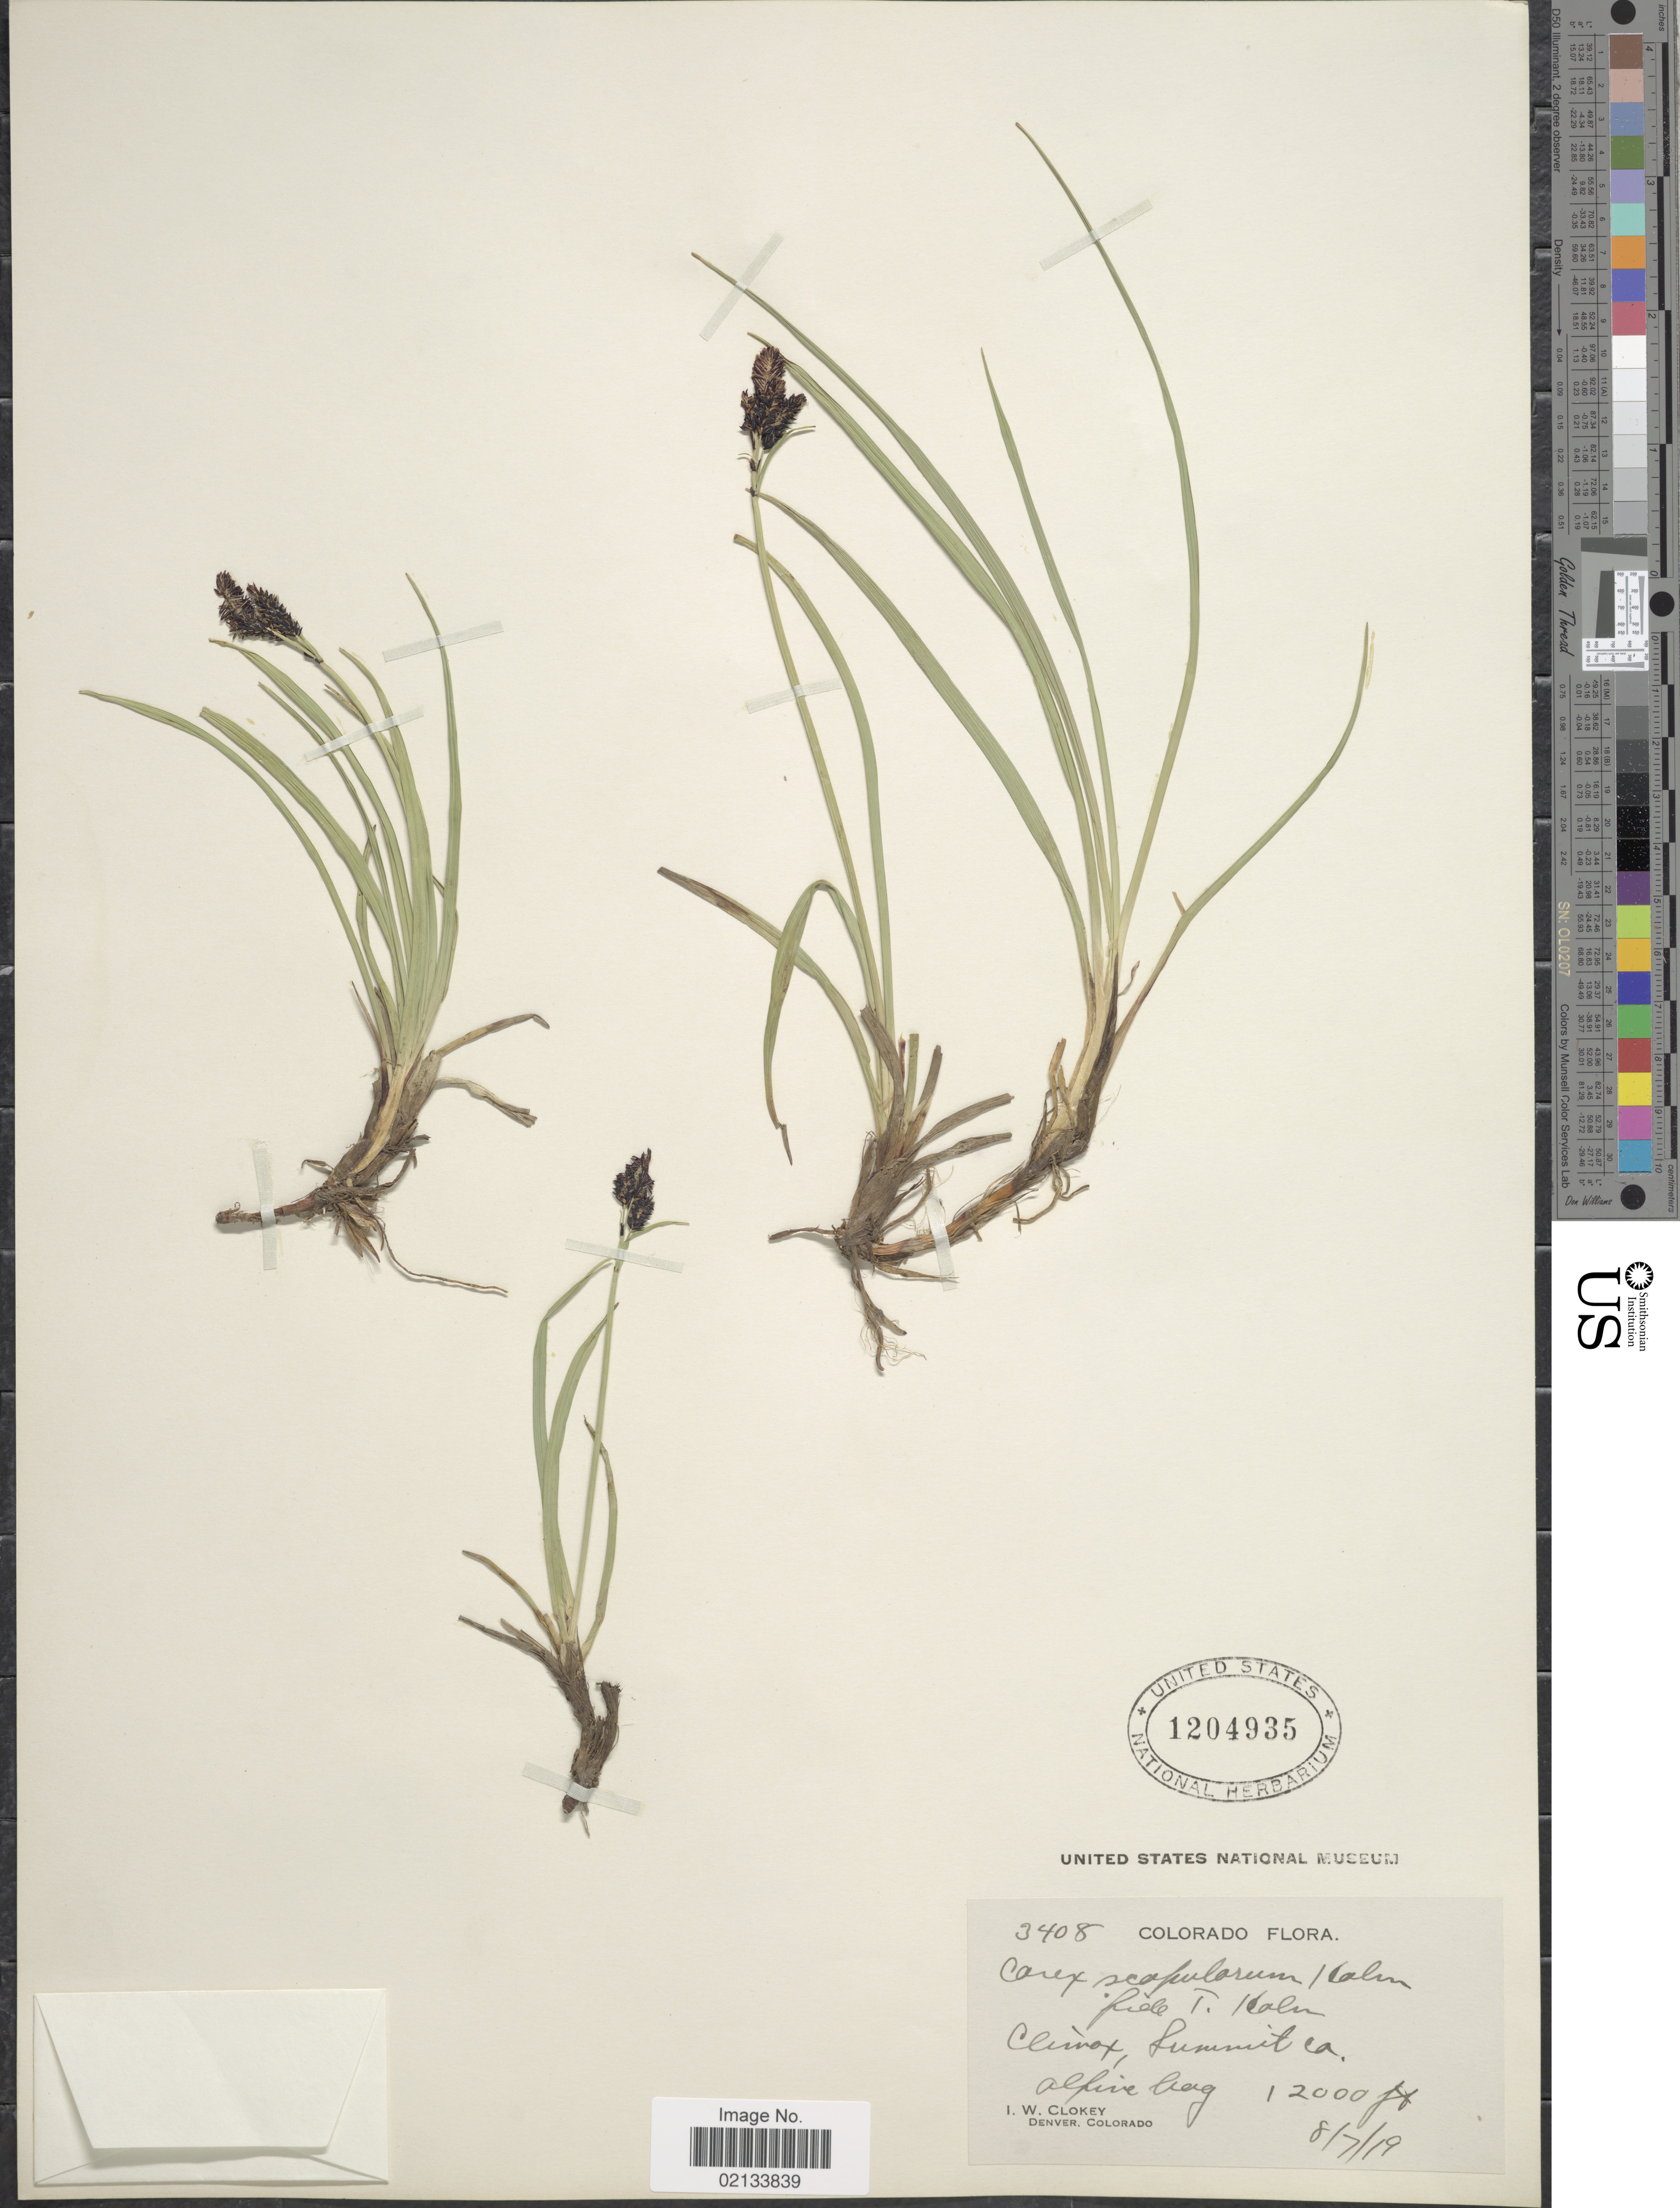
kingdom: Plantae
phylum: Tracheophyta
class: Liliopsida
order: Poales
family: Cyperaceae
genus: Carex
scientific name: Carex scopulorum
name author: Holm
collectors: I. W. Clokey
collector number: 3408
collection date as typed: Transcribed d/m/y: 7/8/19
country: United States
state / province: Colorado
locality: Climox, Summit ca. alpine bog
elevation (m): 3658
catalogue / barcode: US 1204935